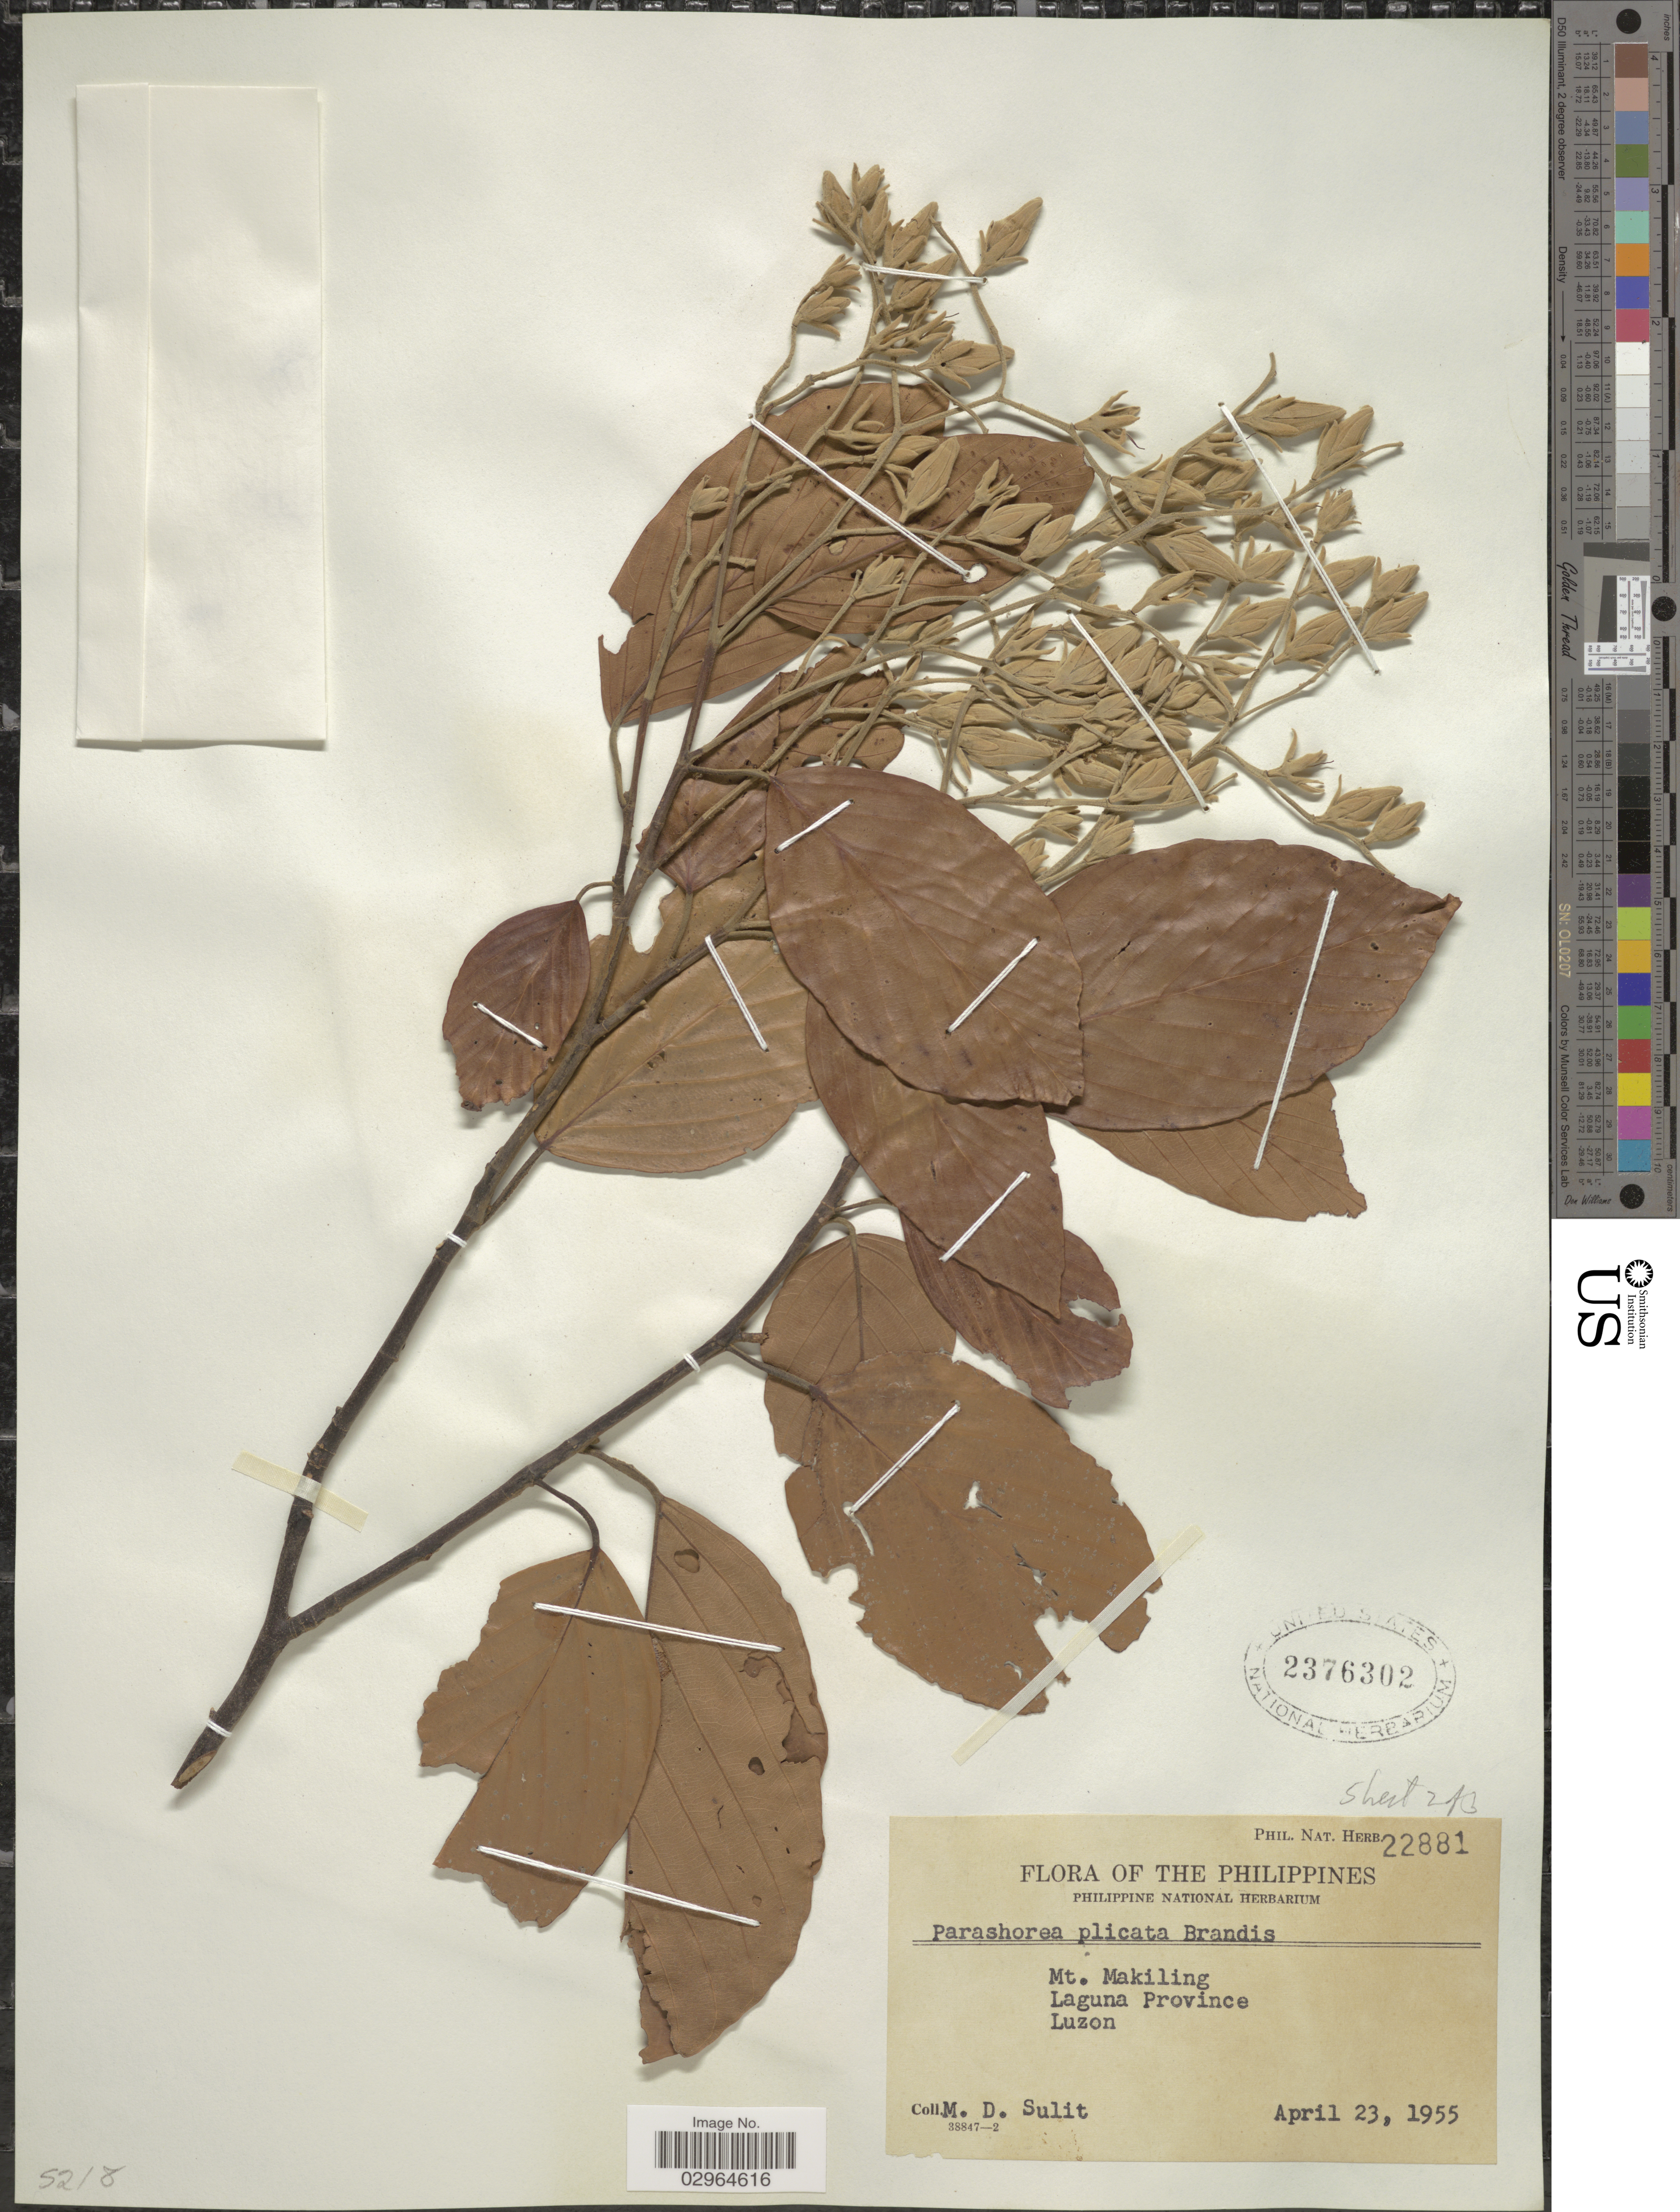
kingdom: Plantae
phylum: Tracheophyta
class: Magnoliopsida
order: Malvales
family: Dipterocarpaceae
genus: Parashorea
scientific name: Parashorea plicata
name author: Brandis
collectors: M. Sulit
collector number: Phil. Nat. Herb. 22881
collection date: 1955-04-23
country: Philippines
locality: Mt. Makiling. Laguna Province. Luzon.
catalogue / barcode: US 2376302